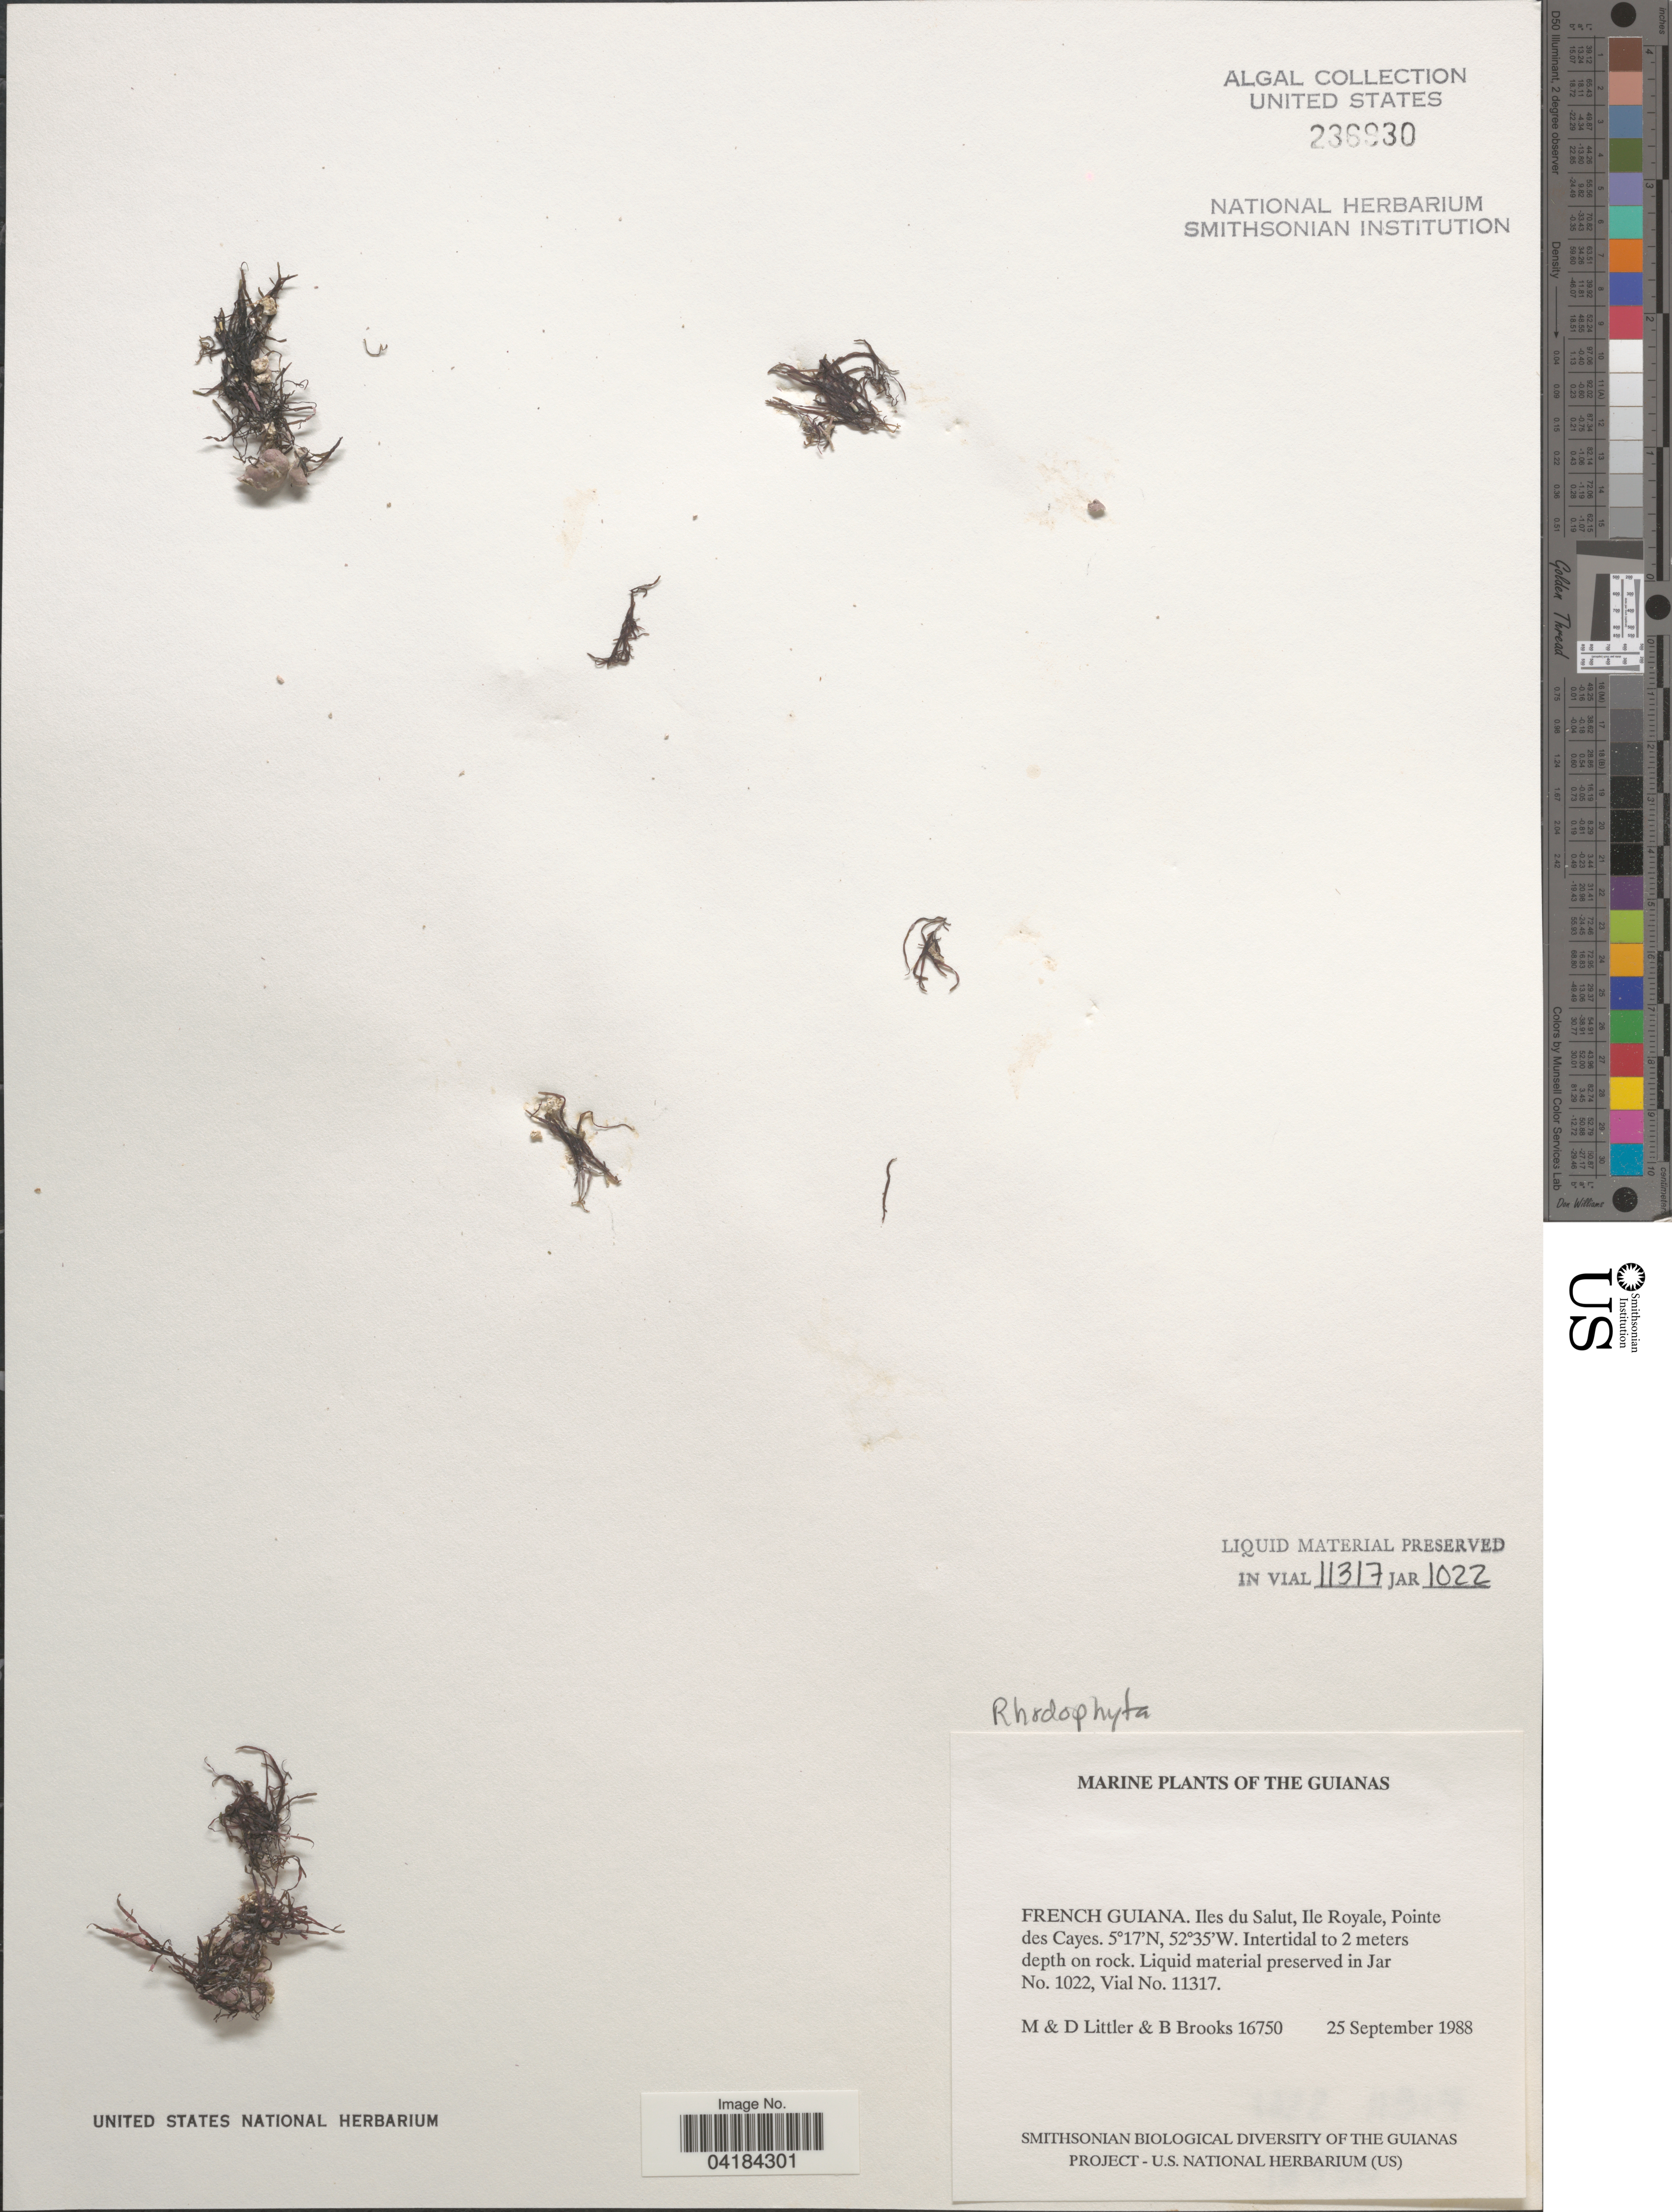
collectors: M. Littler, D. S. Littler & B. Brooks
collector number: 16750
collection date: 1988-09-25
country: French Guiana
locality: The Guianas. Iles du Salut, Ile Royale, Pointe des Cayes.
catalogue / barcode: US 236930